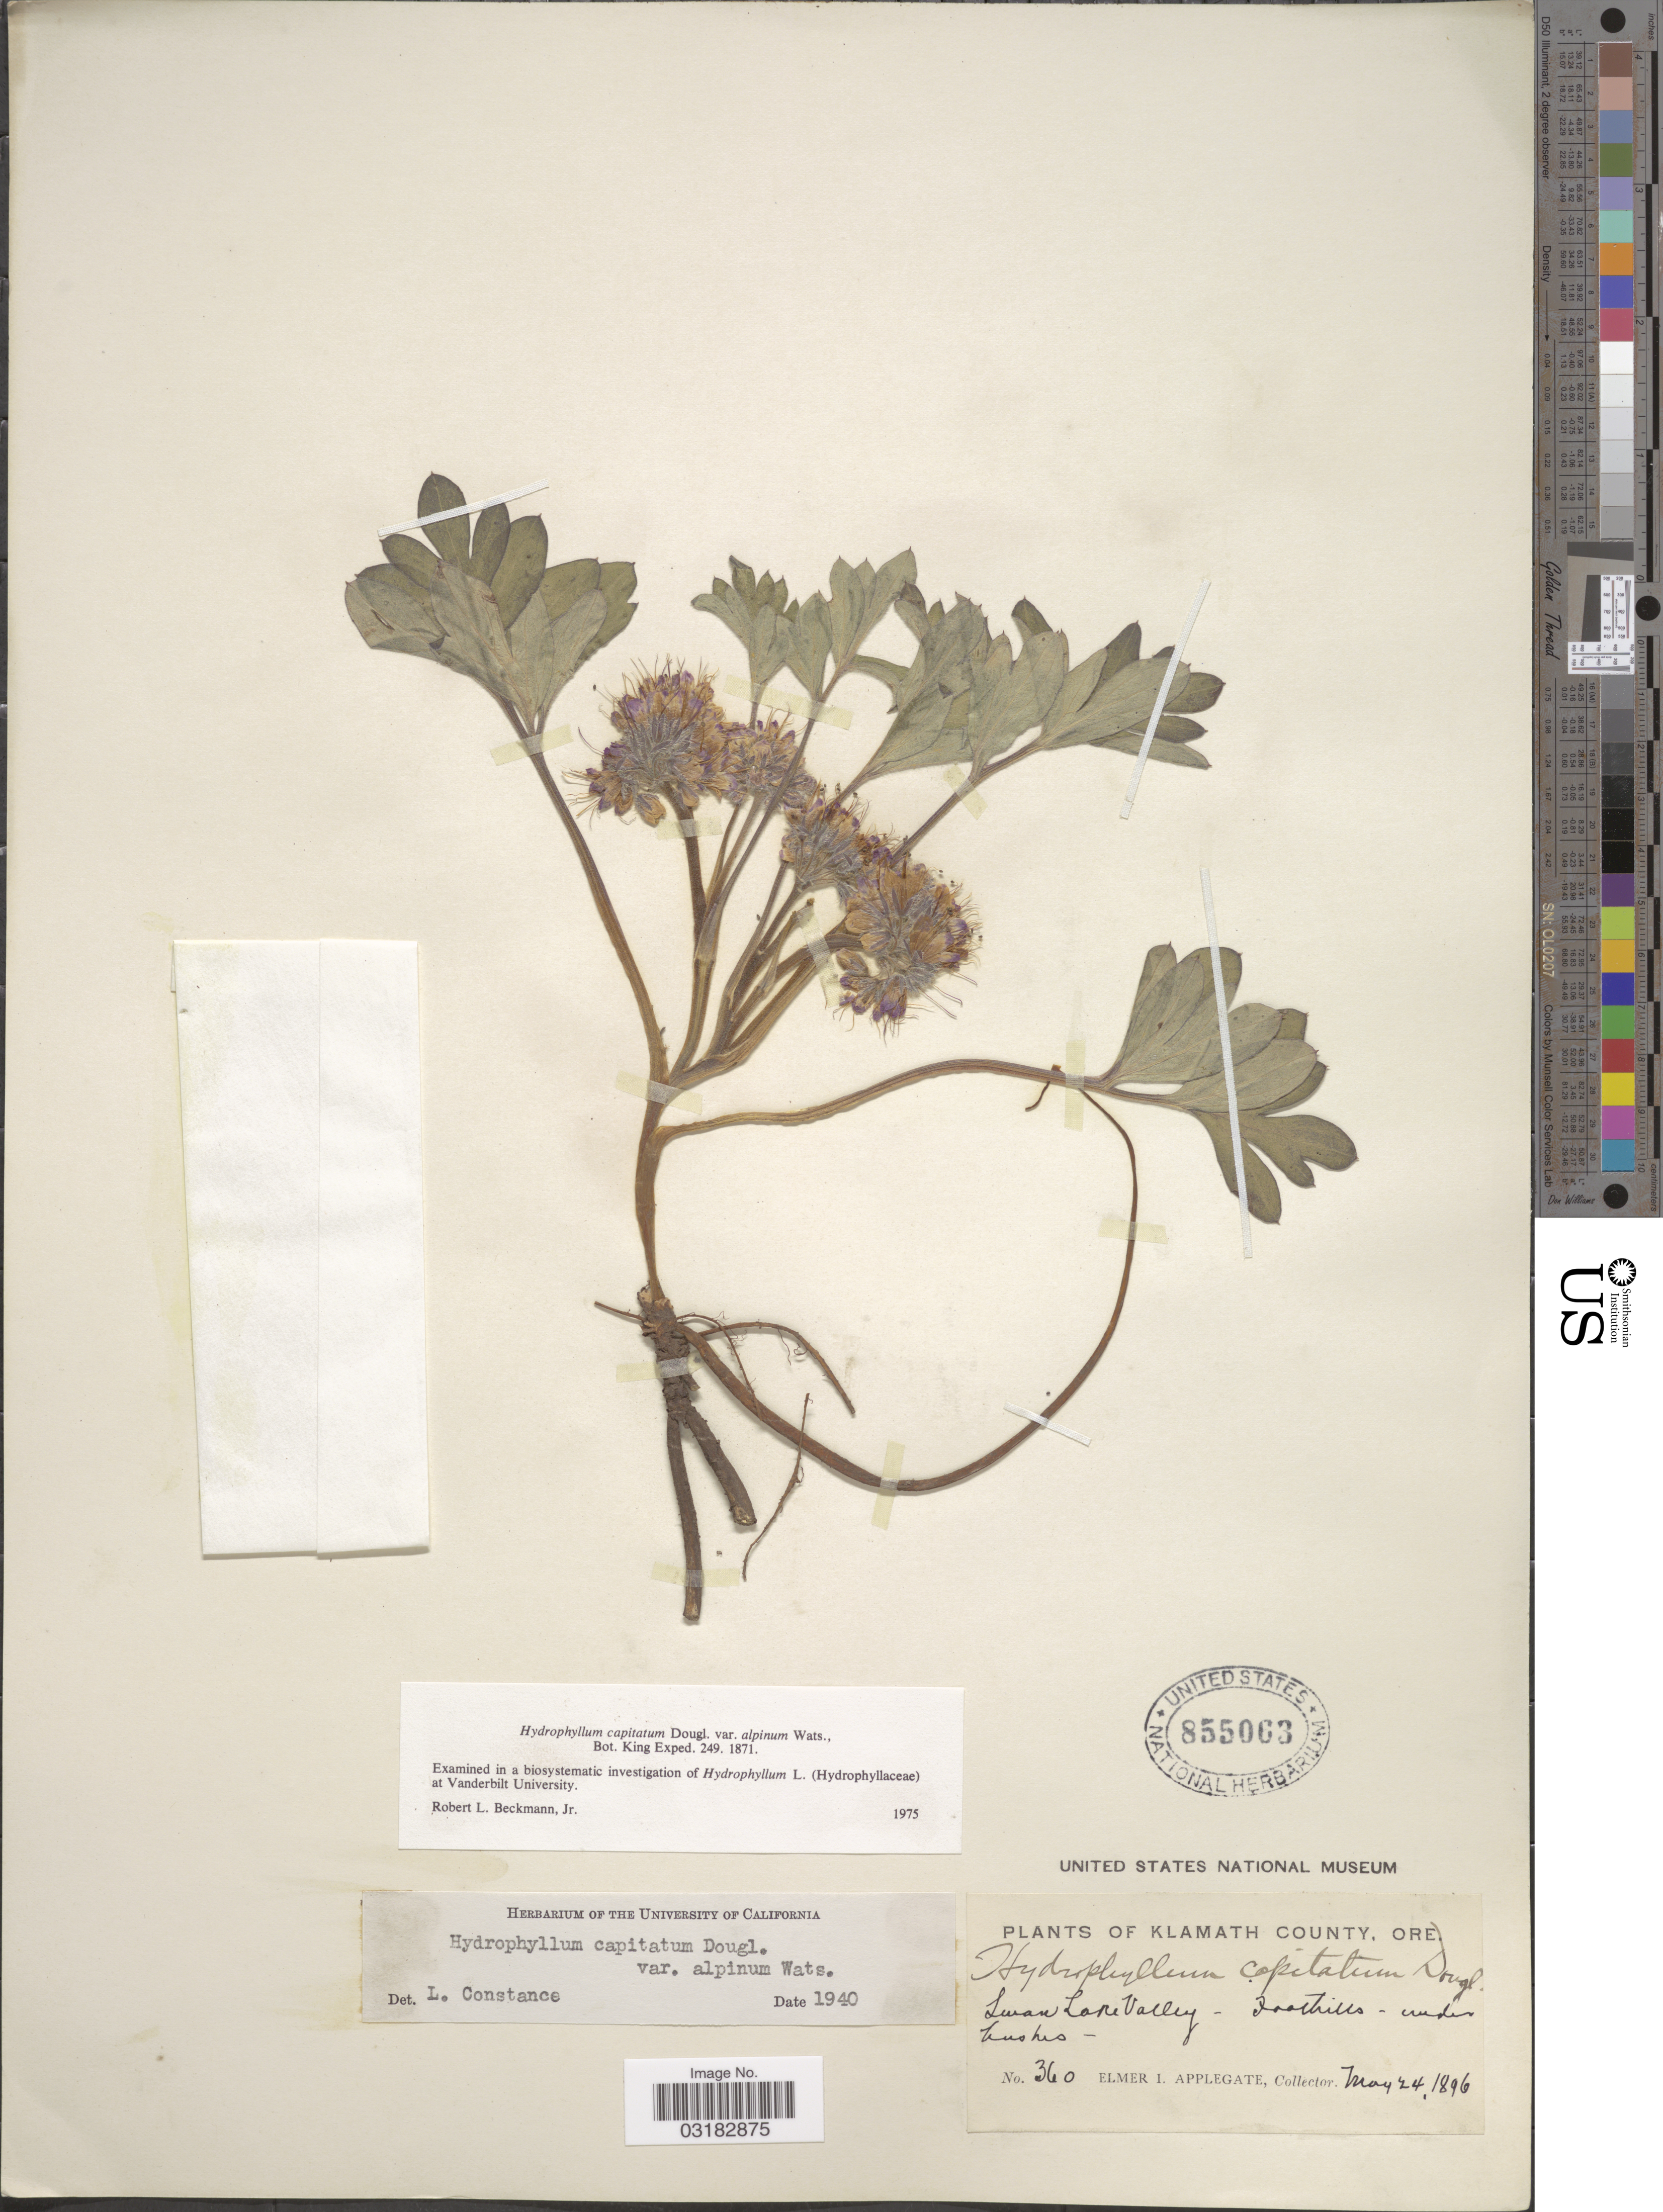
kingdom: Plantae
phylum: Tracheophyta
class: Magnoliopsida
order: Boraginales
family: Hydrophyllaceae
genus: Hydrophyllum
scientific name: Hydrophyllum capitatum var. alpinum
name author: S. Watson in C. King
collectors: E. I. Applegate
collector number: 360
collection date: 1896-05-24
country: United States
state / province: Oregon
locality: Klamath County. Swan Lake Valley.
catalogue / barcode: US 855063